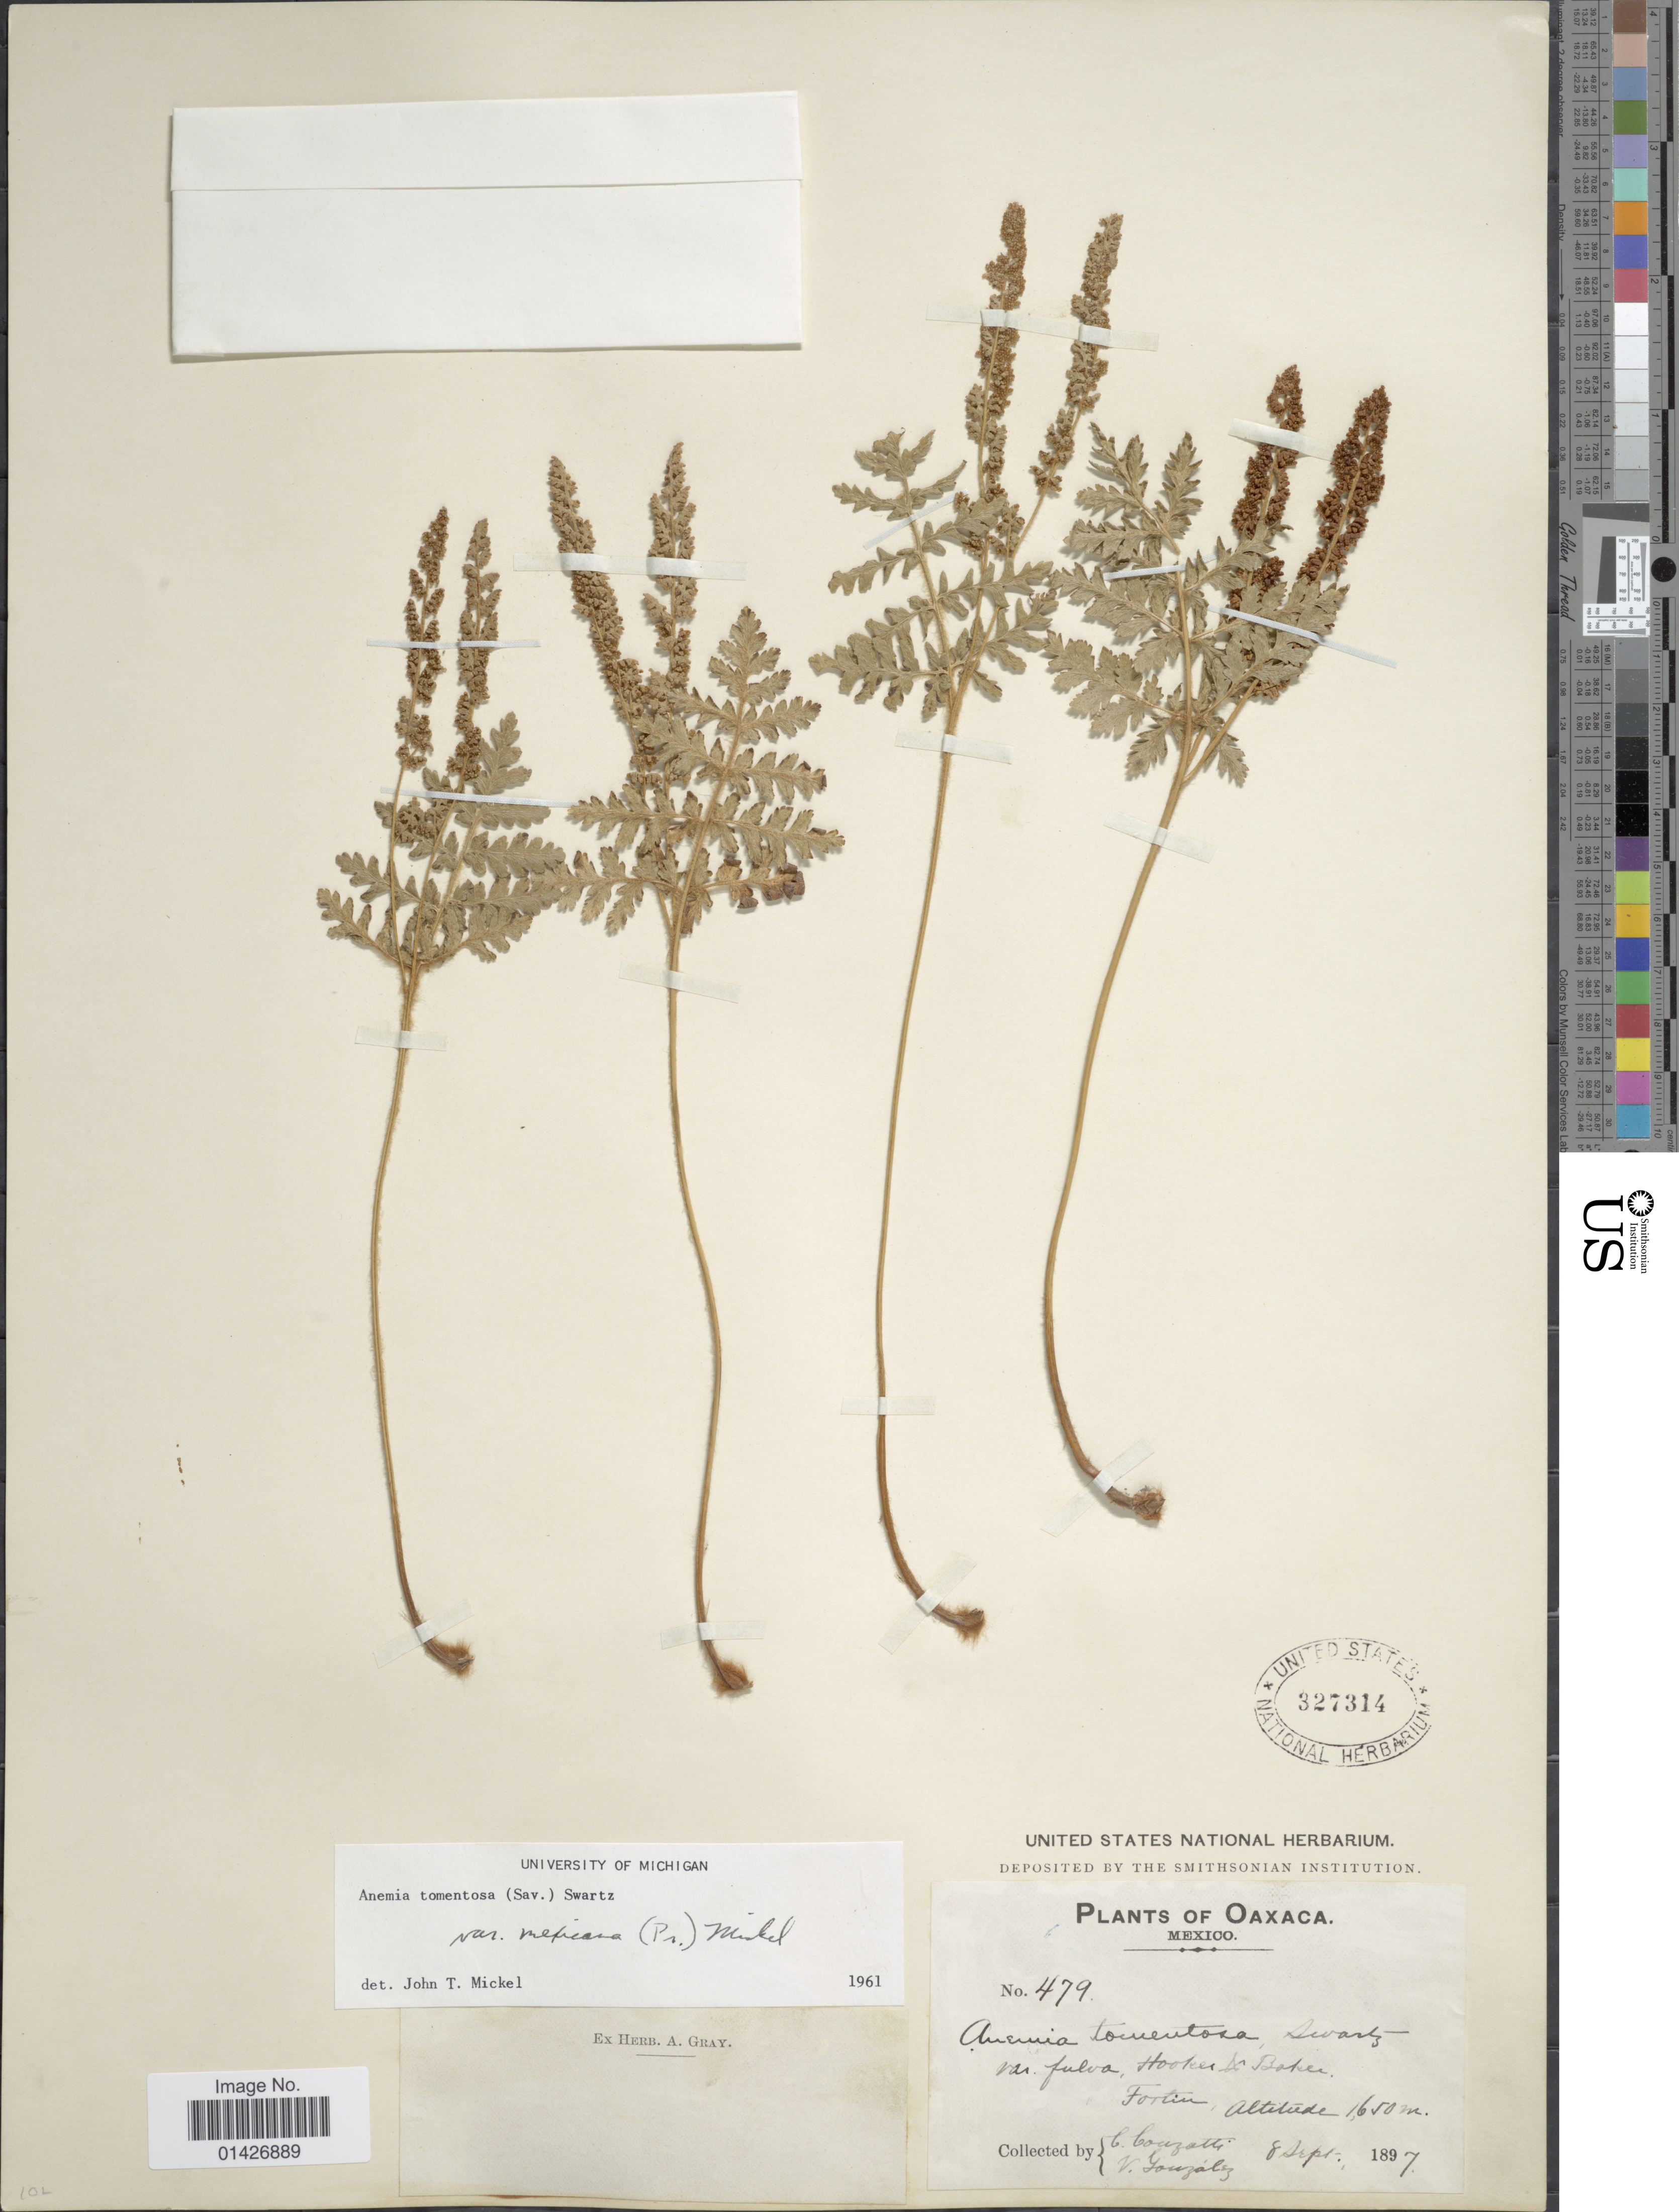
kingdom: Plantae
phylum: Tracheophyta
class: Polypodiopsida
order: Schizaeales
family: Anemiaceae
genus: Anemia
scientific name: Anemia tomentosa var. mexicana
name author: (C. Presl) Mickel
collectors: C. Conzatti & V. González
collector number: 479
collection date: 1897-09-08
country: Mexico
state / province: Oaxaca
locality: Fortin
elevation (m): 1650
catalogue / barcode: US 327314